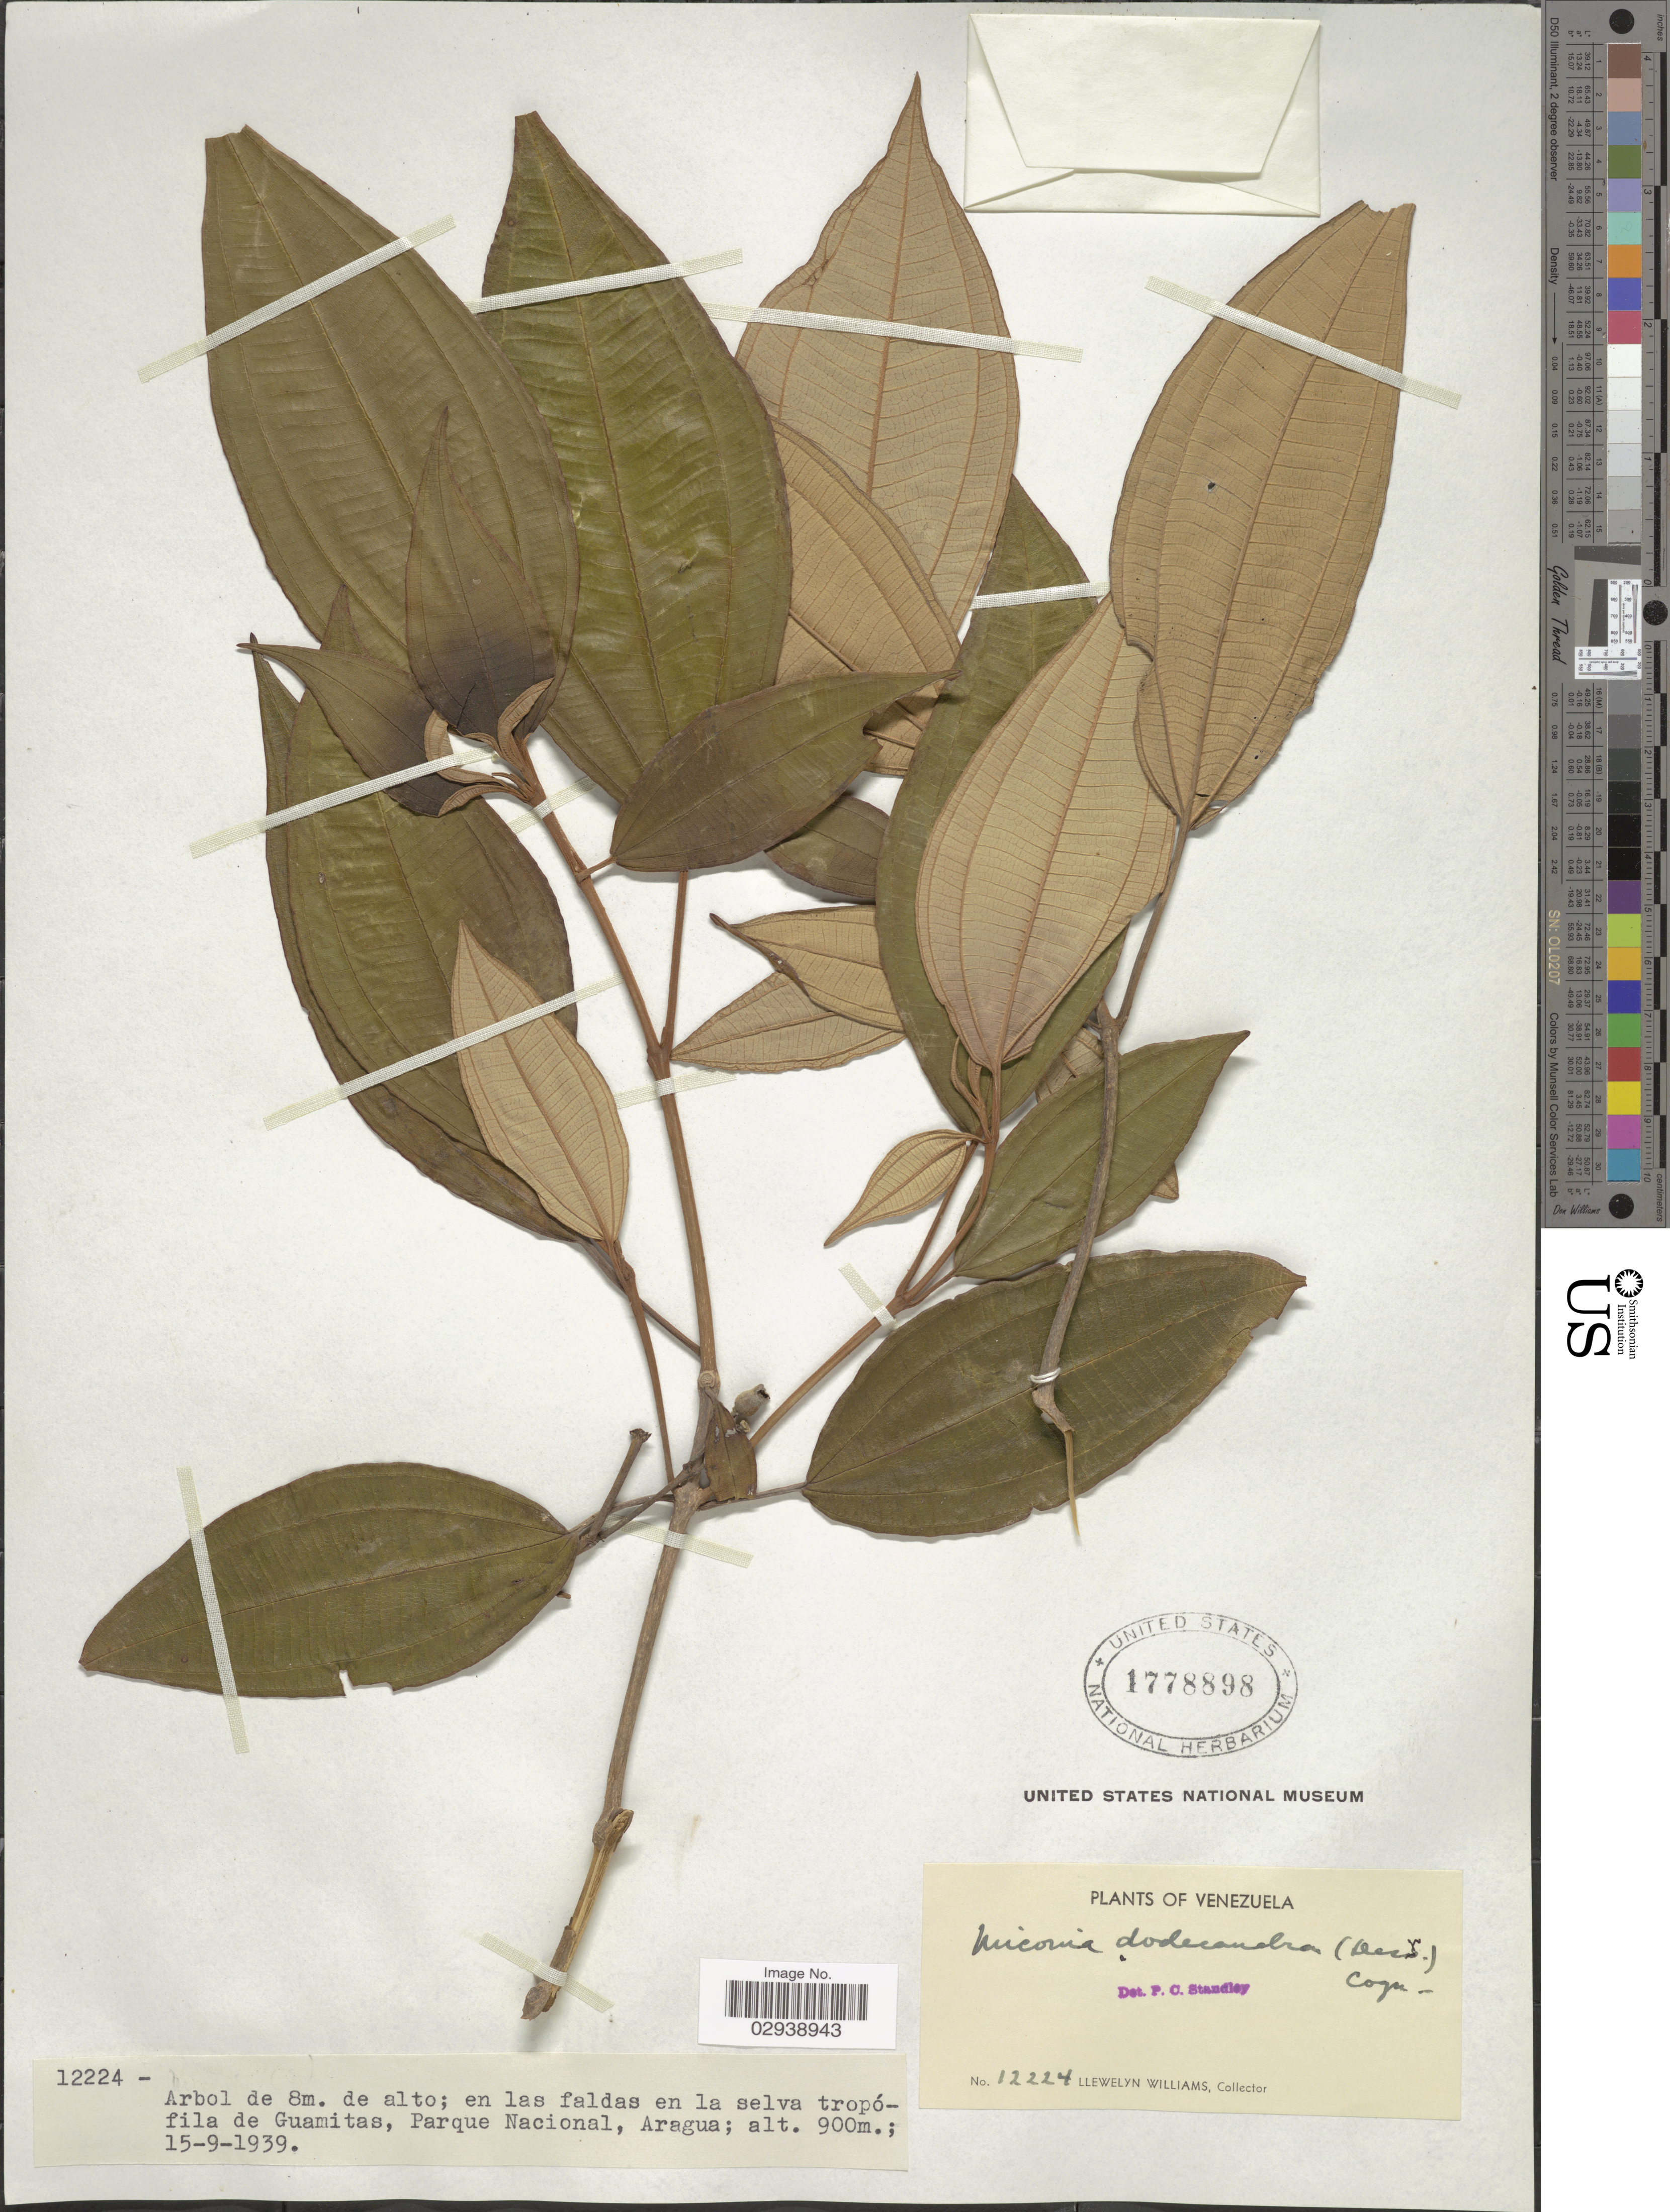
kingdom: Plantae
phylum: Tracheophyta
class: Magnoliopsida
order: Myrtales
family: Melastomataceae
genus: Miconia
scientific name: Miconia dodecandra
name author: Cogn.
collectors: Ll. Williams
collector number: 12224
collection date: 1939-09-15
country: Venezuela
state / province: Aragua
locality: En las faldas en la selva tropófila de Guamitas, Parque Nacional, Aragua.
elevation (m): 900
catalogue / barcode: US 1778898